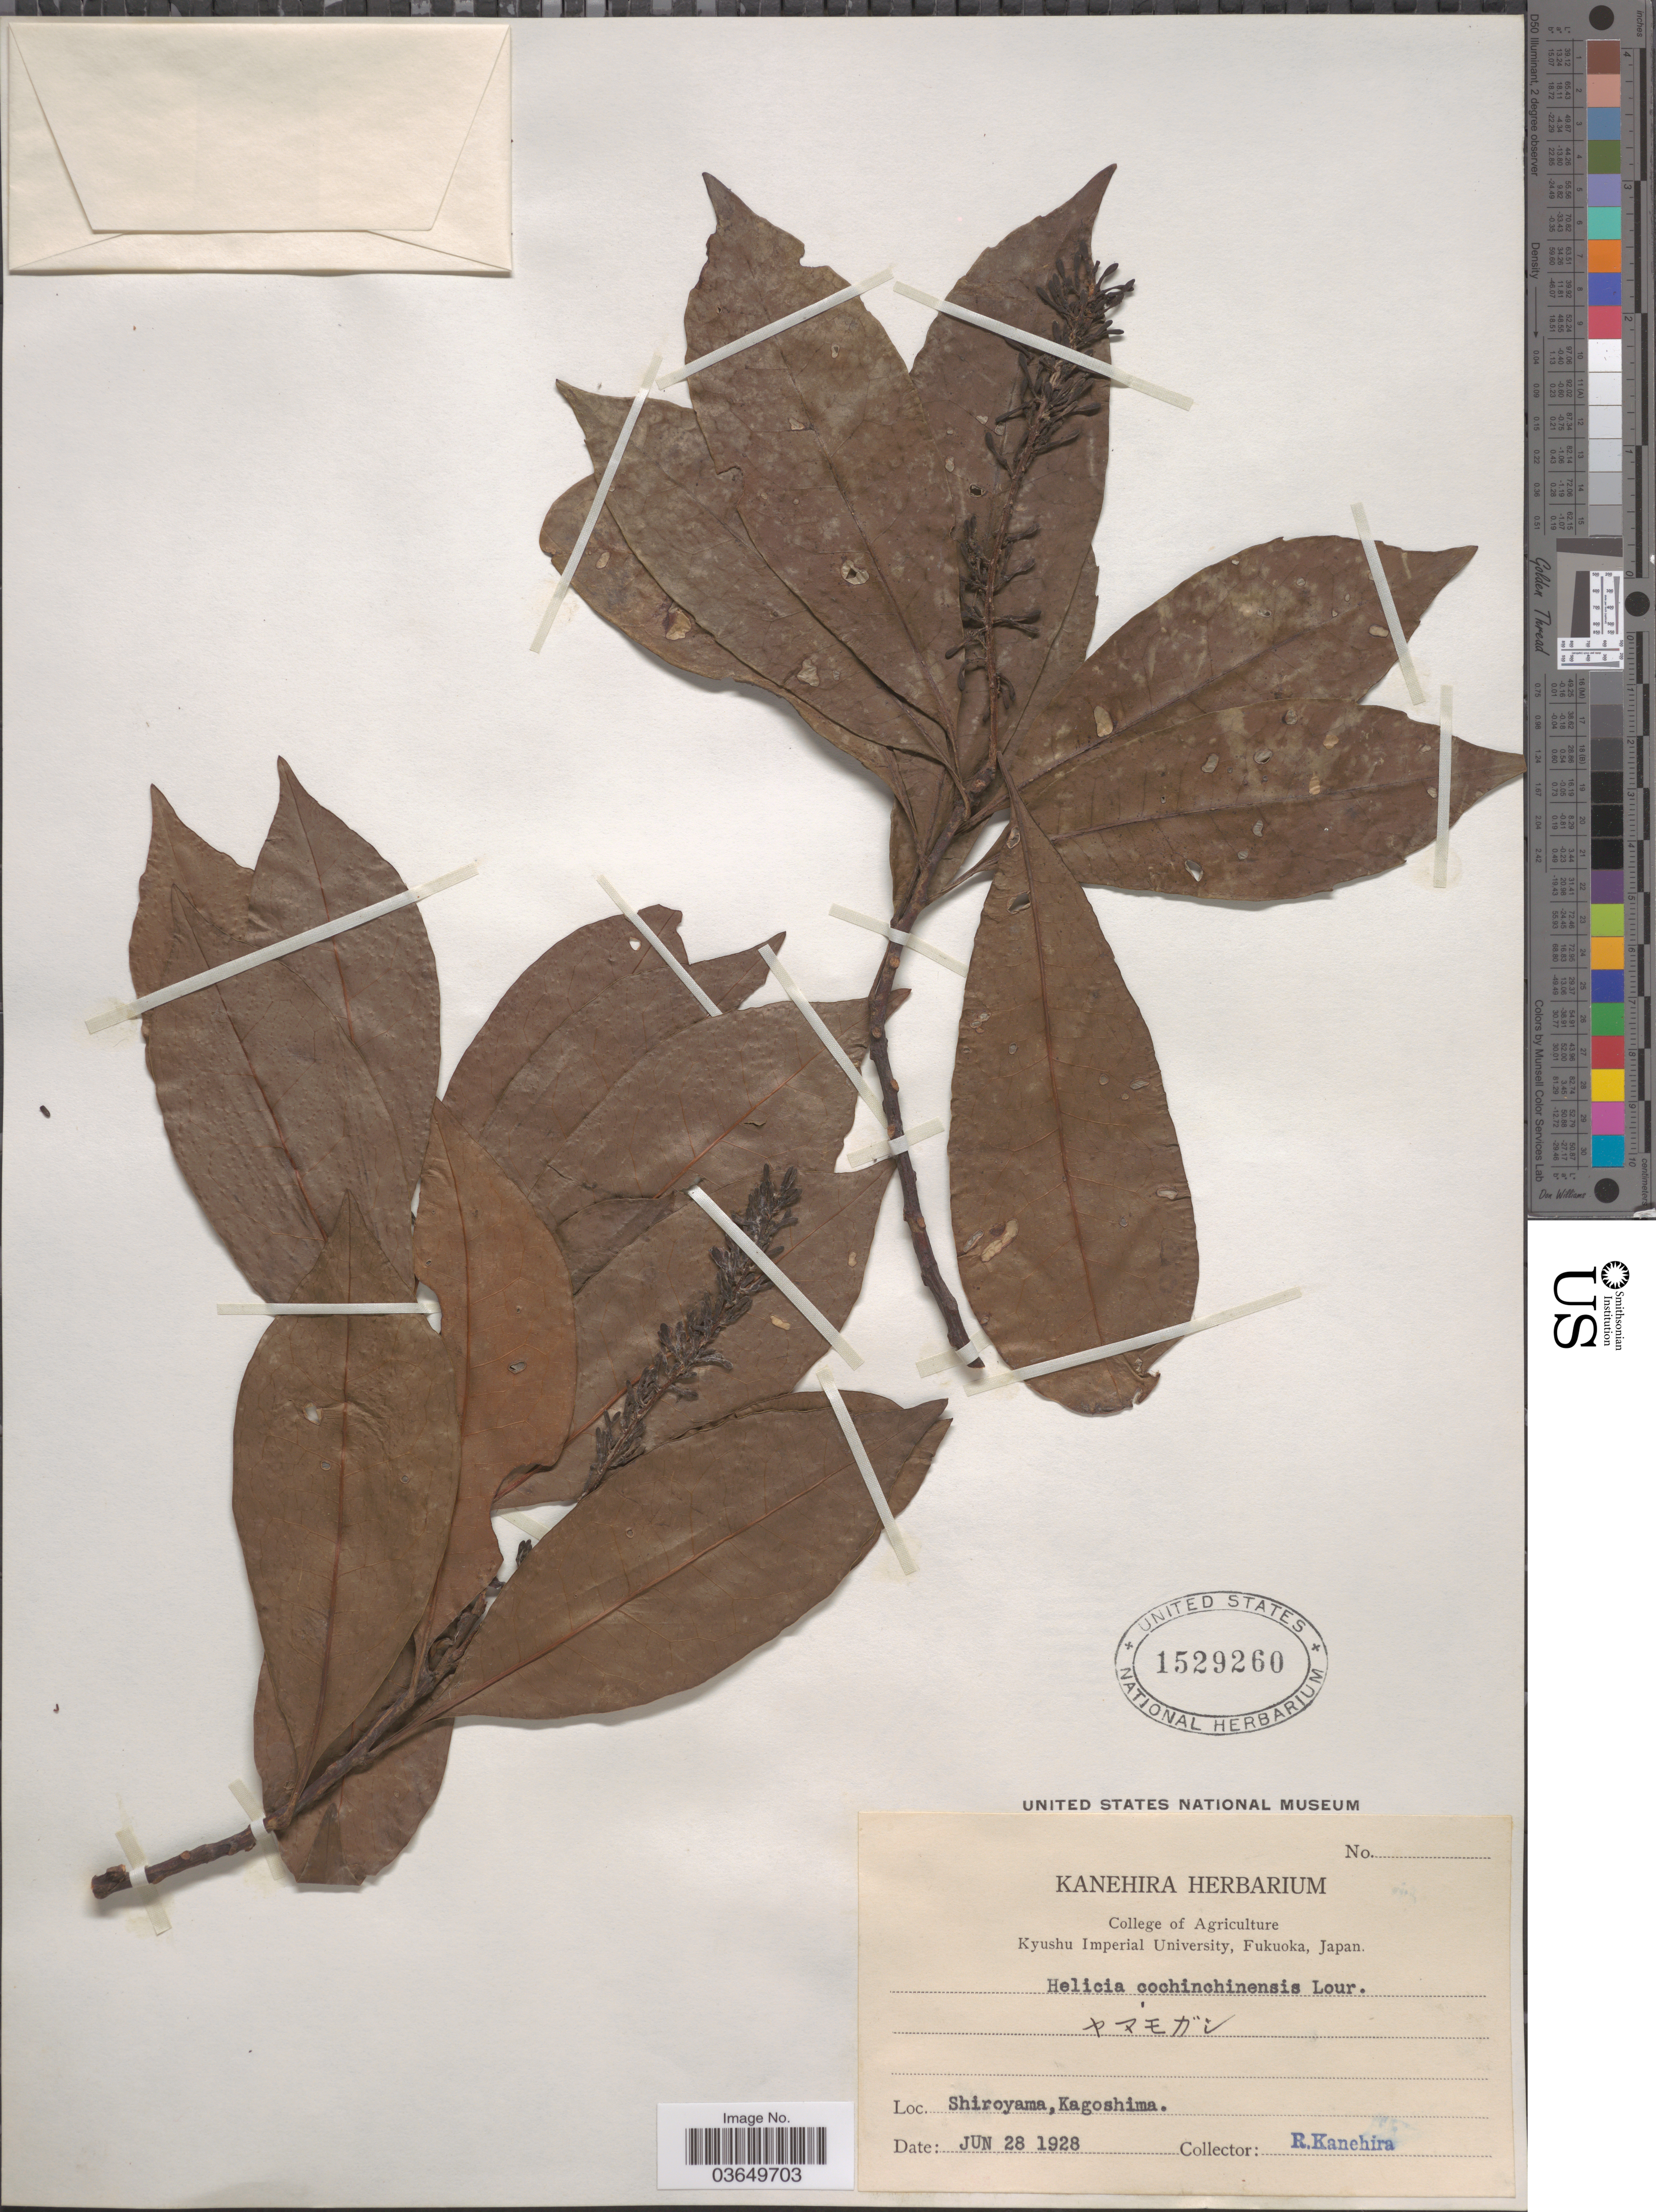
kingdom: Plantae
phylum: Tracheophyta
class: Magnoliopsida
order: Proteales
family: Proteaceae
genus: Helicia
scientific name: Helicia cochinchinensis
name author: Lour.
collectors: R. Kanehira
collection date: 1928-06-28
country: Japan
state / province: Kagosima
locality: Shiroyama.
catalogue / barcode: US 1529260